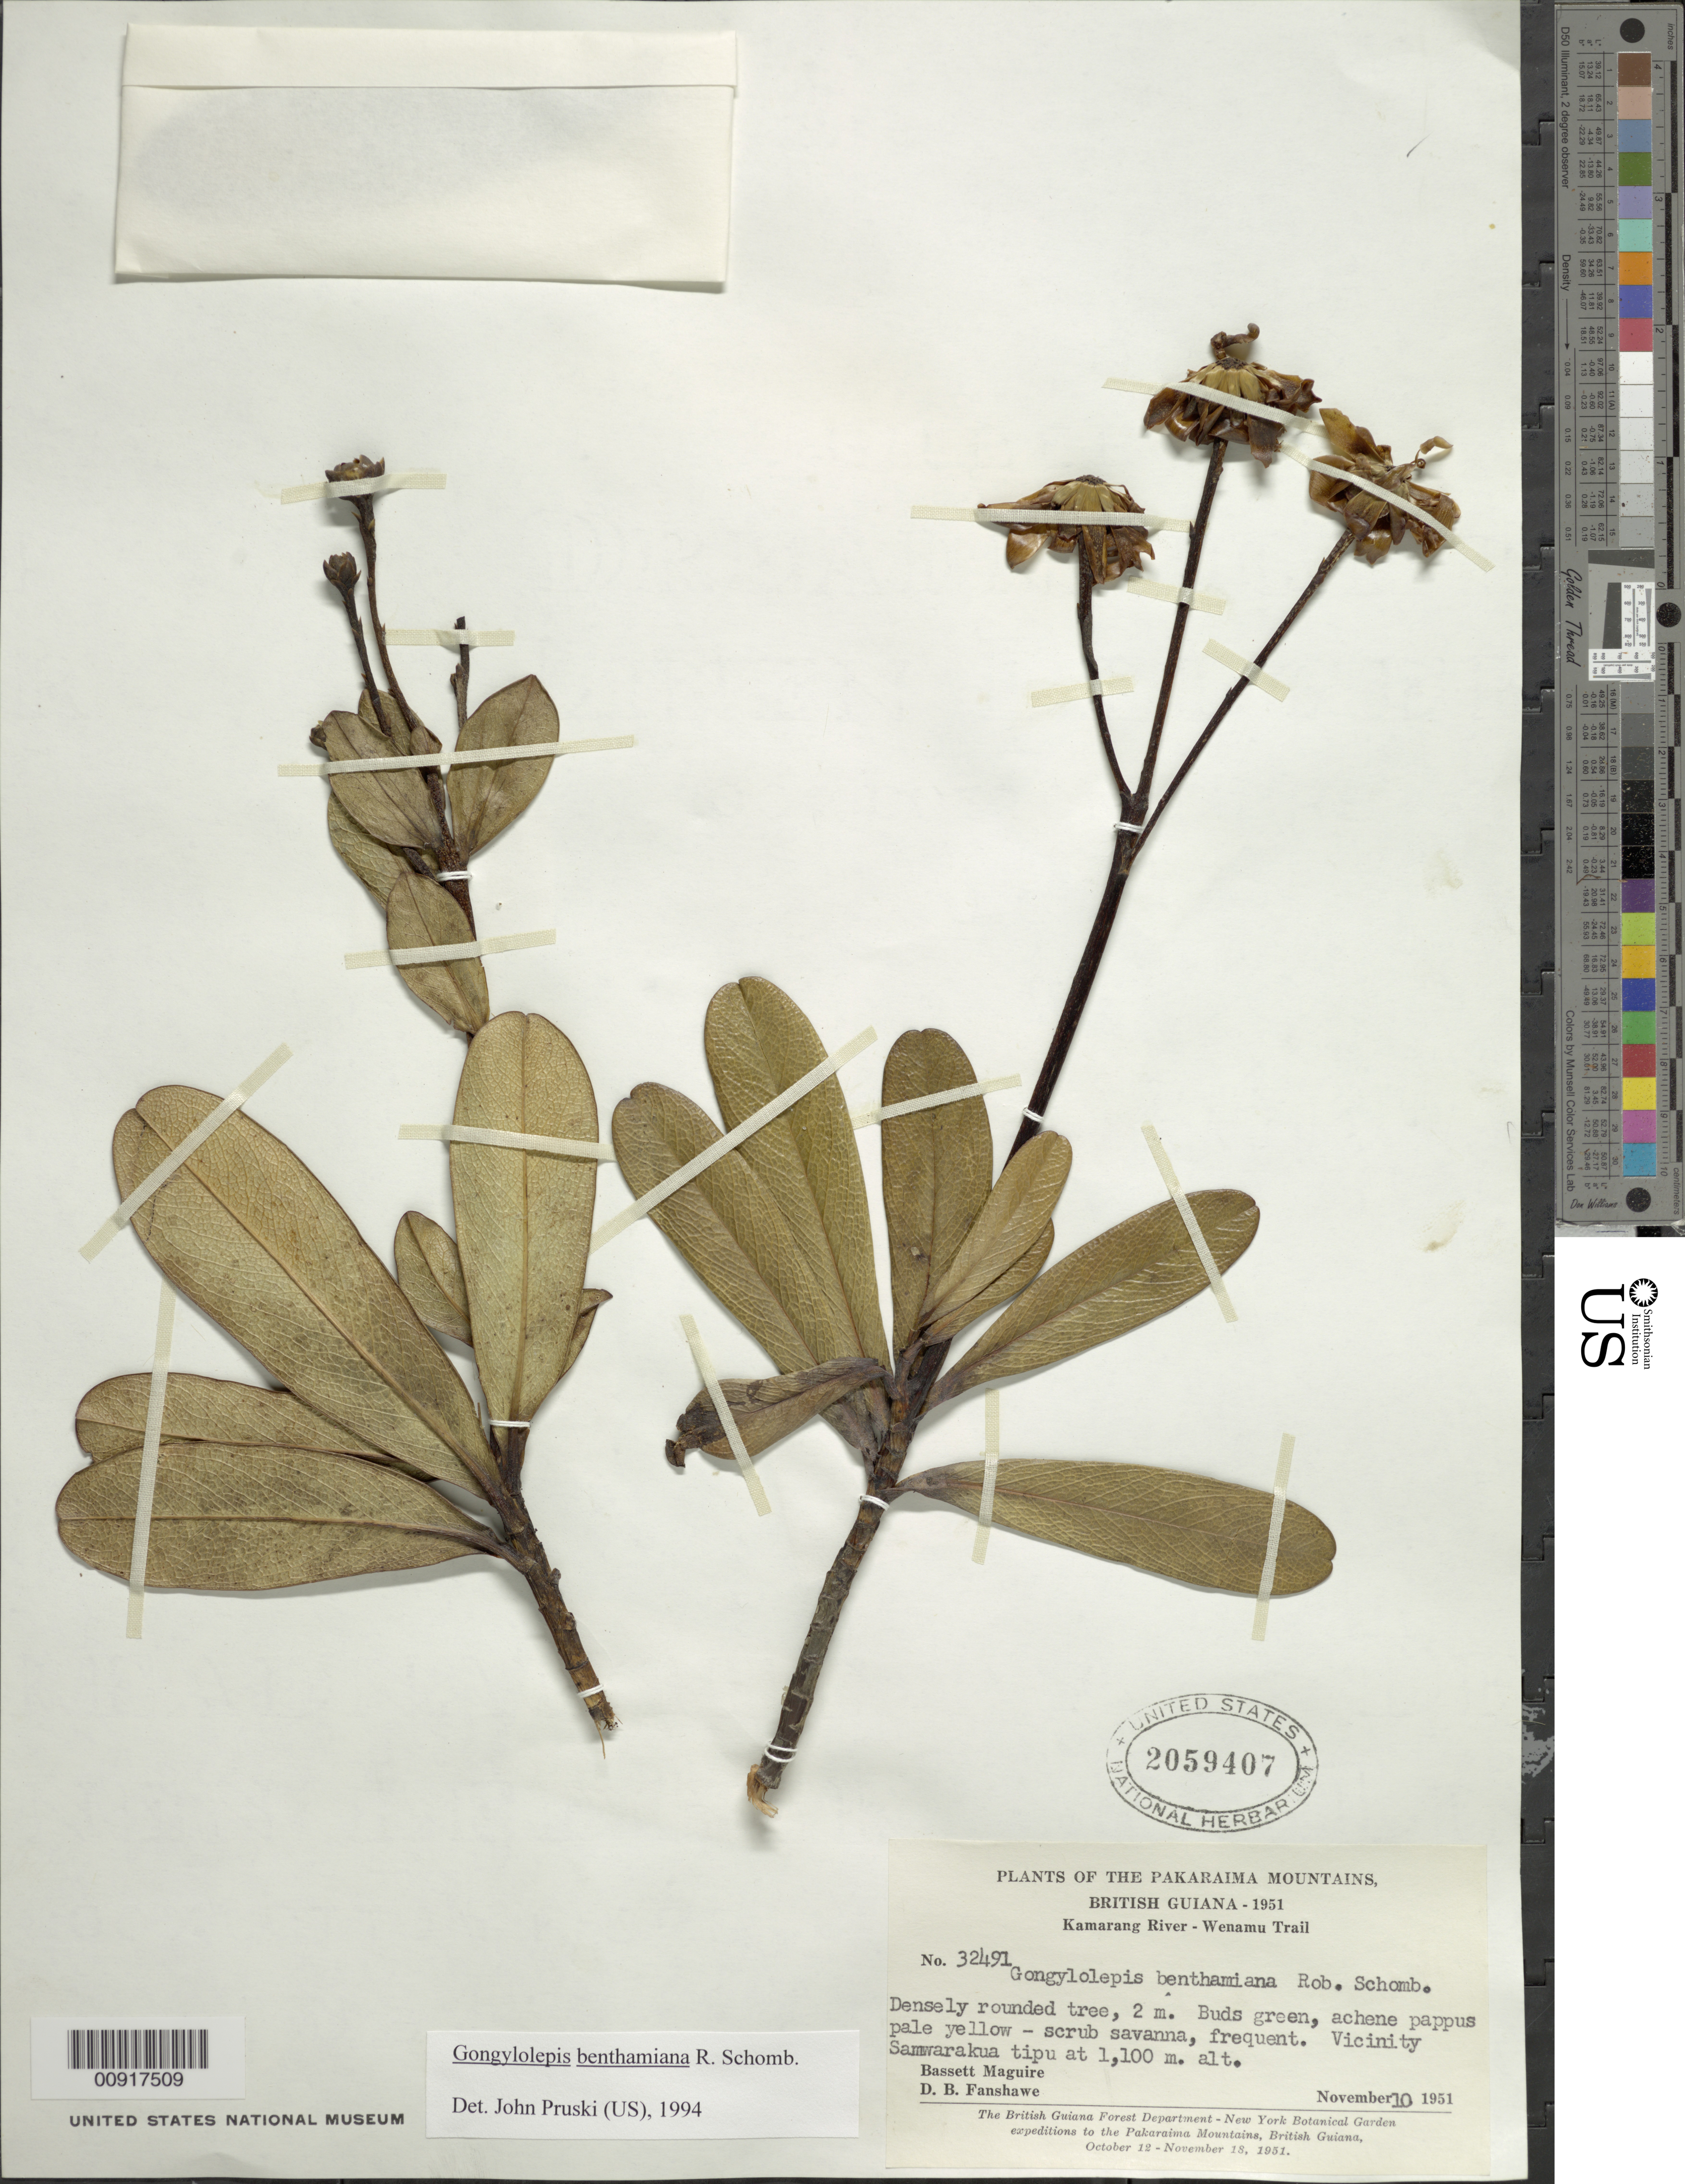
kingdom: Plantae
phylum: Tracheophyta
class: Magnoliopsida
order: Asterales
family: Asteraceae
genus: Gongylolepis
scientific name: Gongylolepis benthamiana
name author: R.H. Schomb.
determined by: Pruski, J. F.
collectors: B. Maguire & D. B. Fanshawe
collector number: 32491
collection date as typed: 10-Nov-51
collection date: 1951-11-10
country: Guyana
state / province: Cuyuni-Mazaruni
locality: Samwarakna-tipu (Holi-tipu), Kamarang River - Wenamu Trail, Pakaraima Mts.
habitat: Scrub savanna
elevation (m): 1100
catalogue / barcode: US 2059407